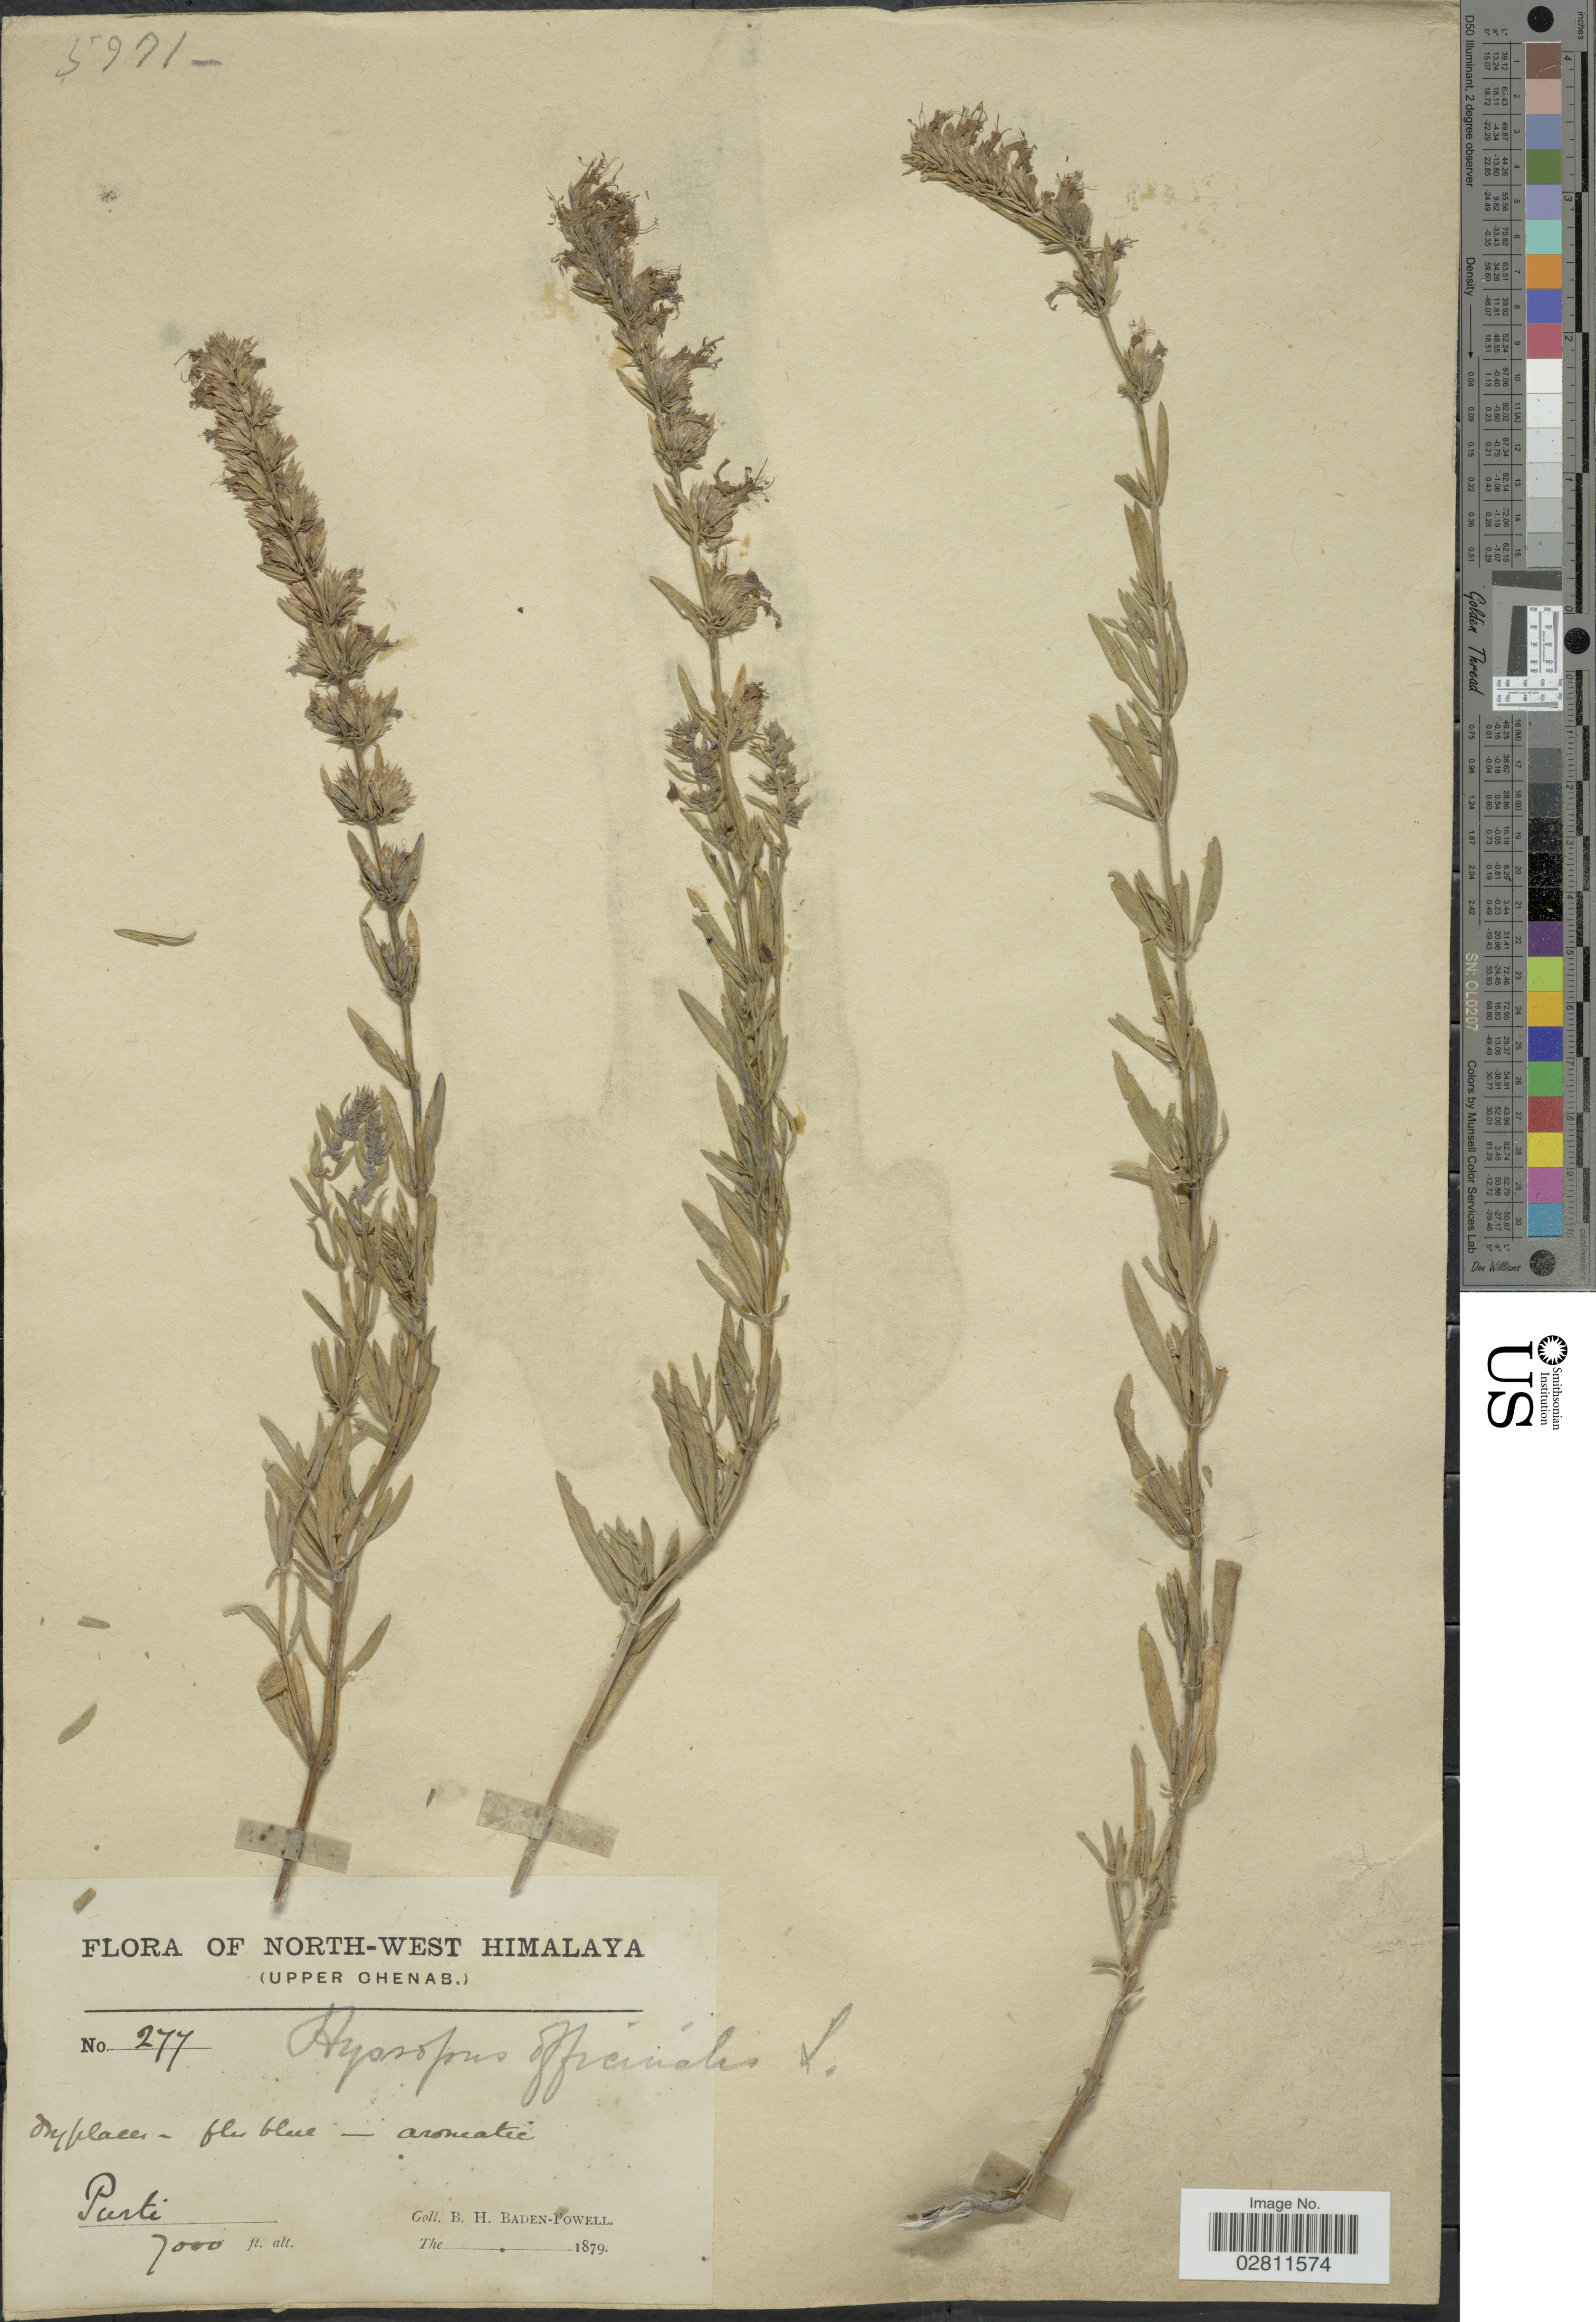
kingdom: Plantae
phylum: Tracheophyta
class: Magnoliopsida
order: Lamiales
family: Lamiaceae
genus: Hyssopus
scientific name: Hyssopus officinalis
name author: L.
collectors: B. Baden-Powell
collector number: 277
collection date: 1879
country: India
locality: North-West Himalaya, (Upper Chenab), Purti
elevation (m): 2134